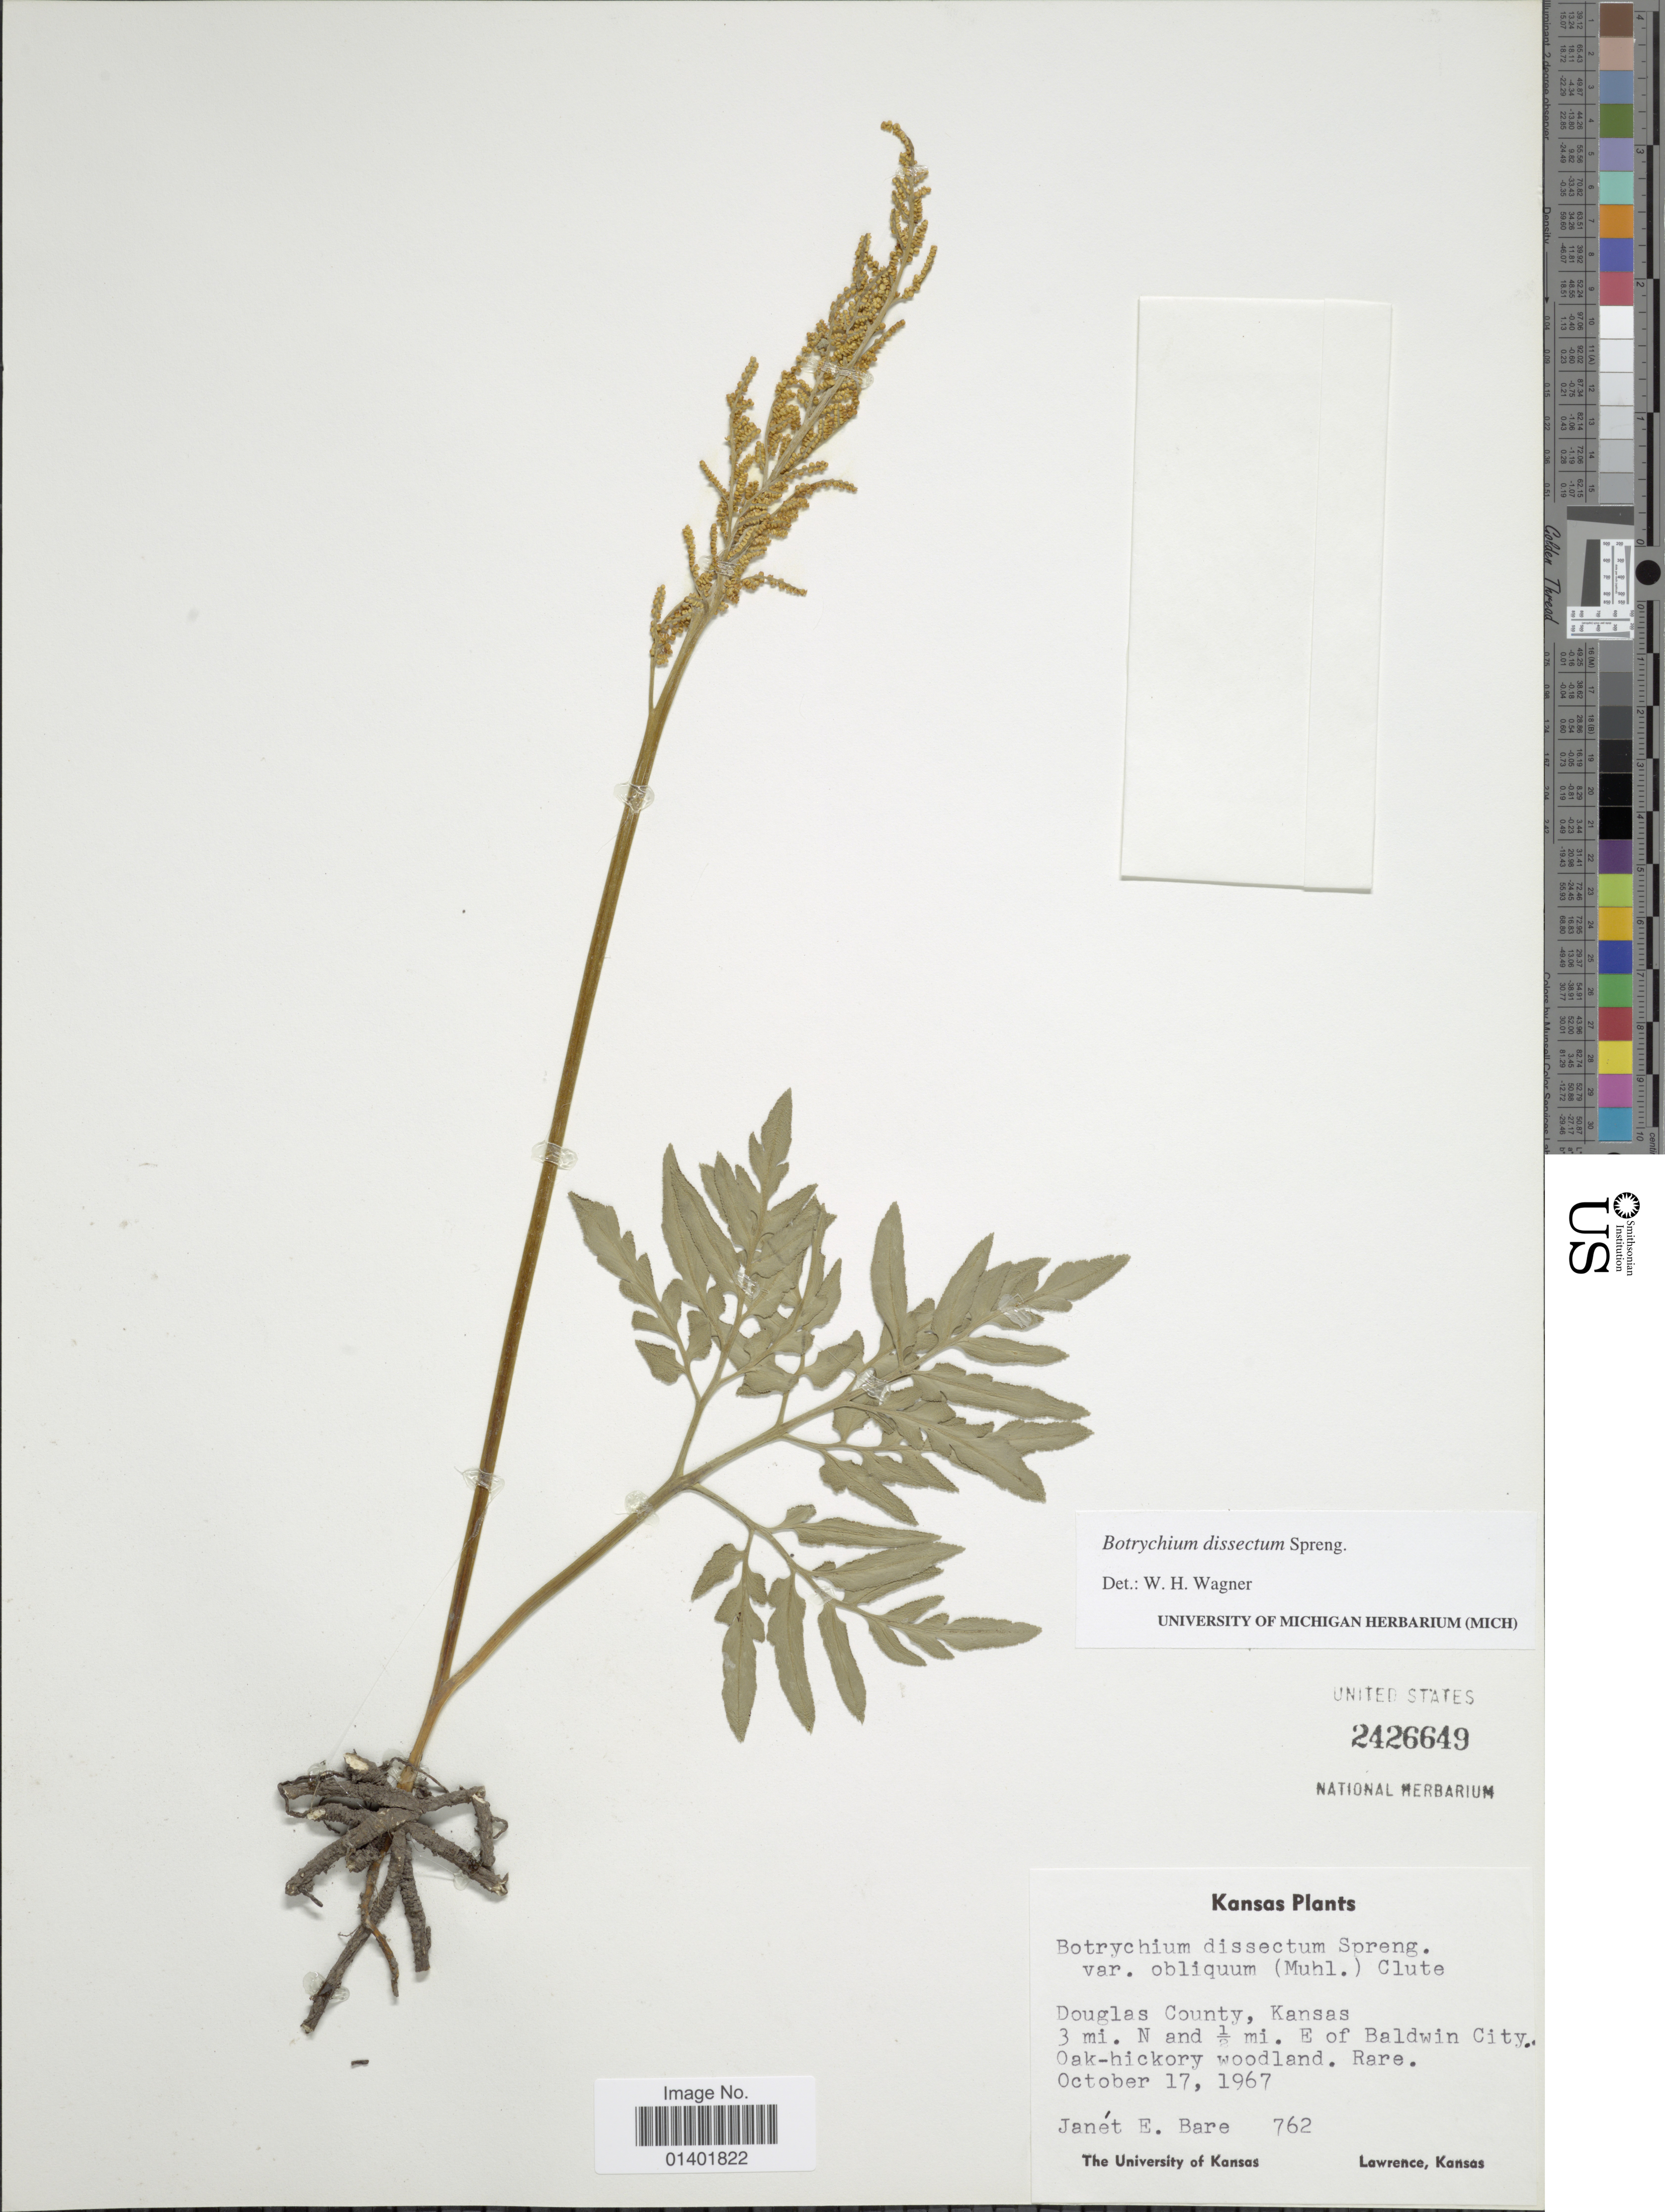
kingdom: Plantae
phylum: Tracheophyta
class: Polypodiopsida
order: Ophioglossales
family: Ophioglossaceae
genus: Botrychium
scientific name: Botrychium dissectum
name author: Spreng.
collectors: J. Baré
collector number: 762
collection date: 1967-10-17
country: United States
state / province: Kansas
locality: Douglas County, Kansas 3 mi. N and 1/2 mi. E of baldwin City. Oak-hickory woodland.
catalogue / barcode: US 2426649